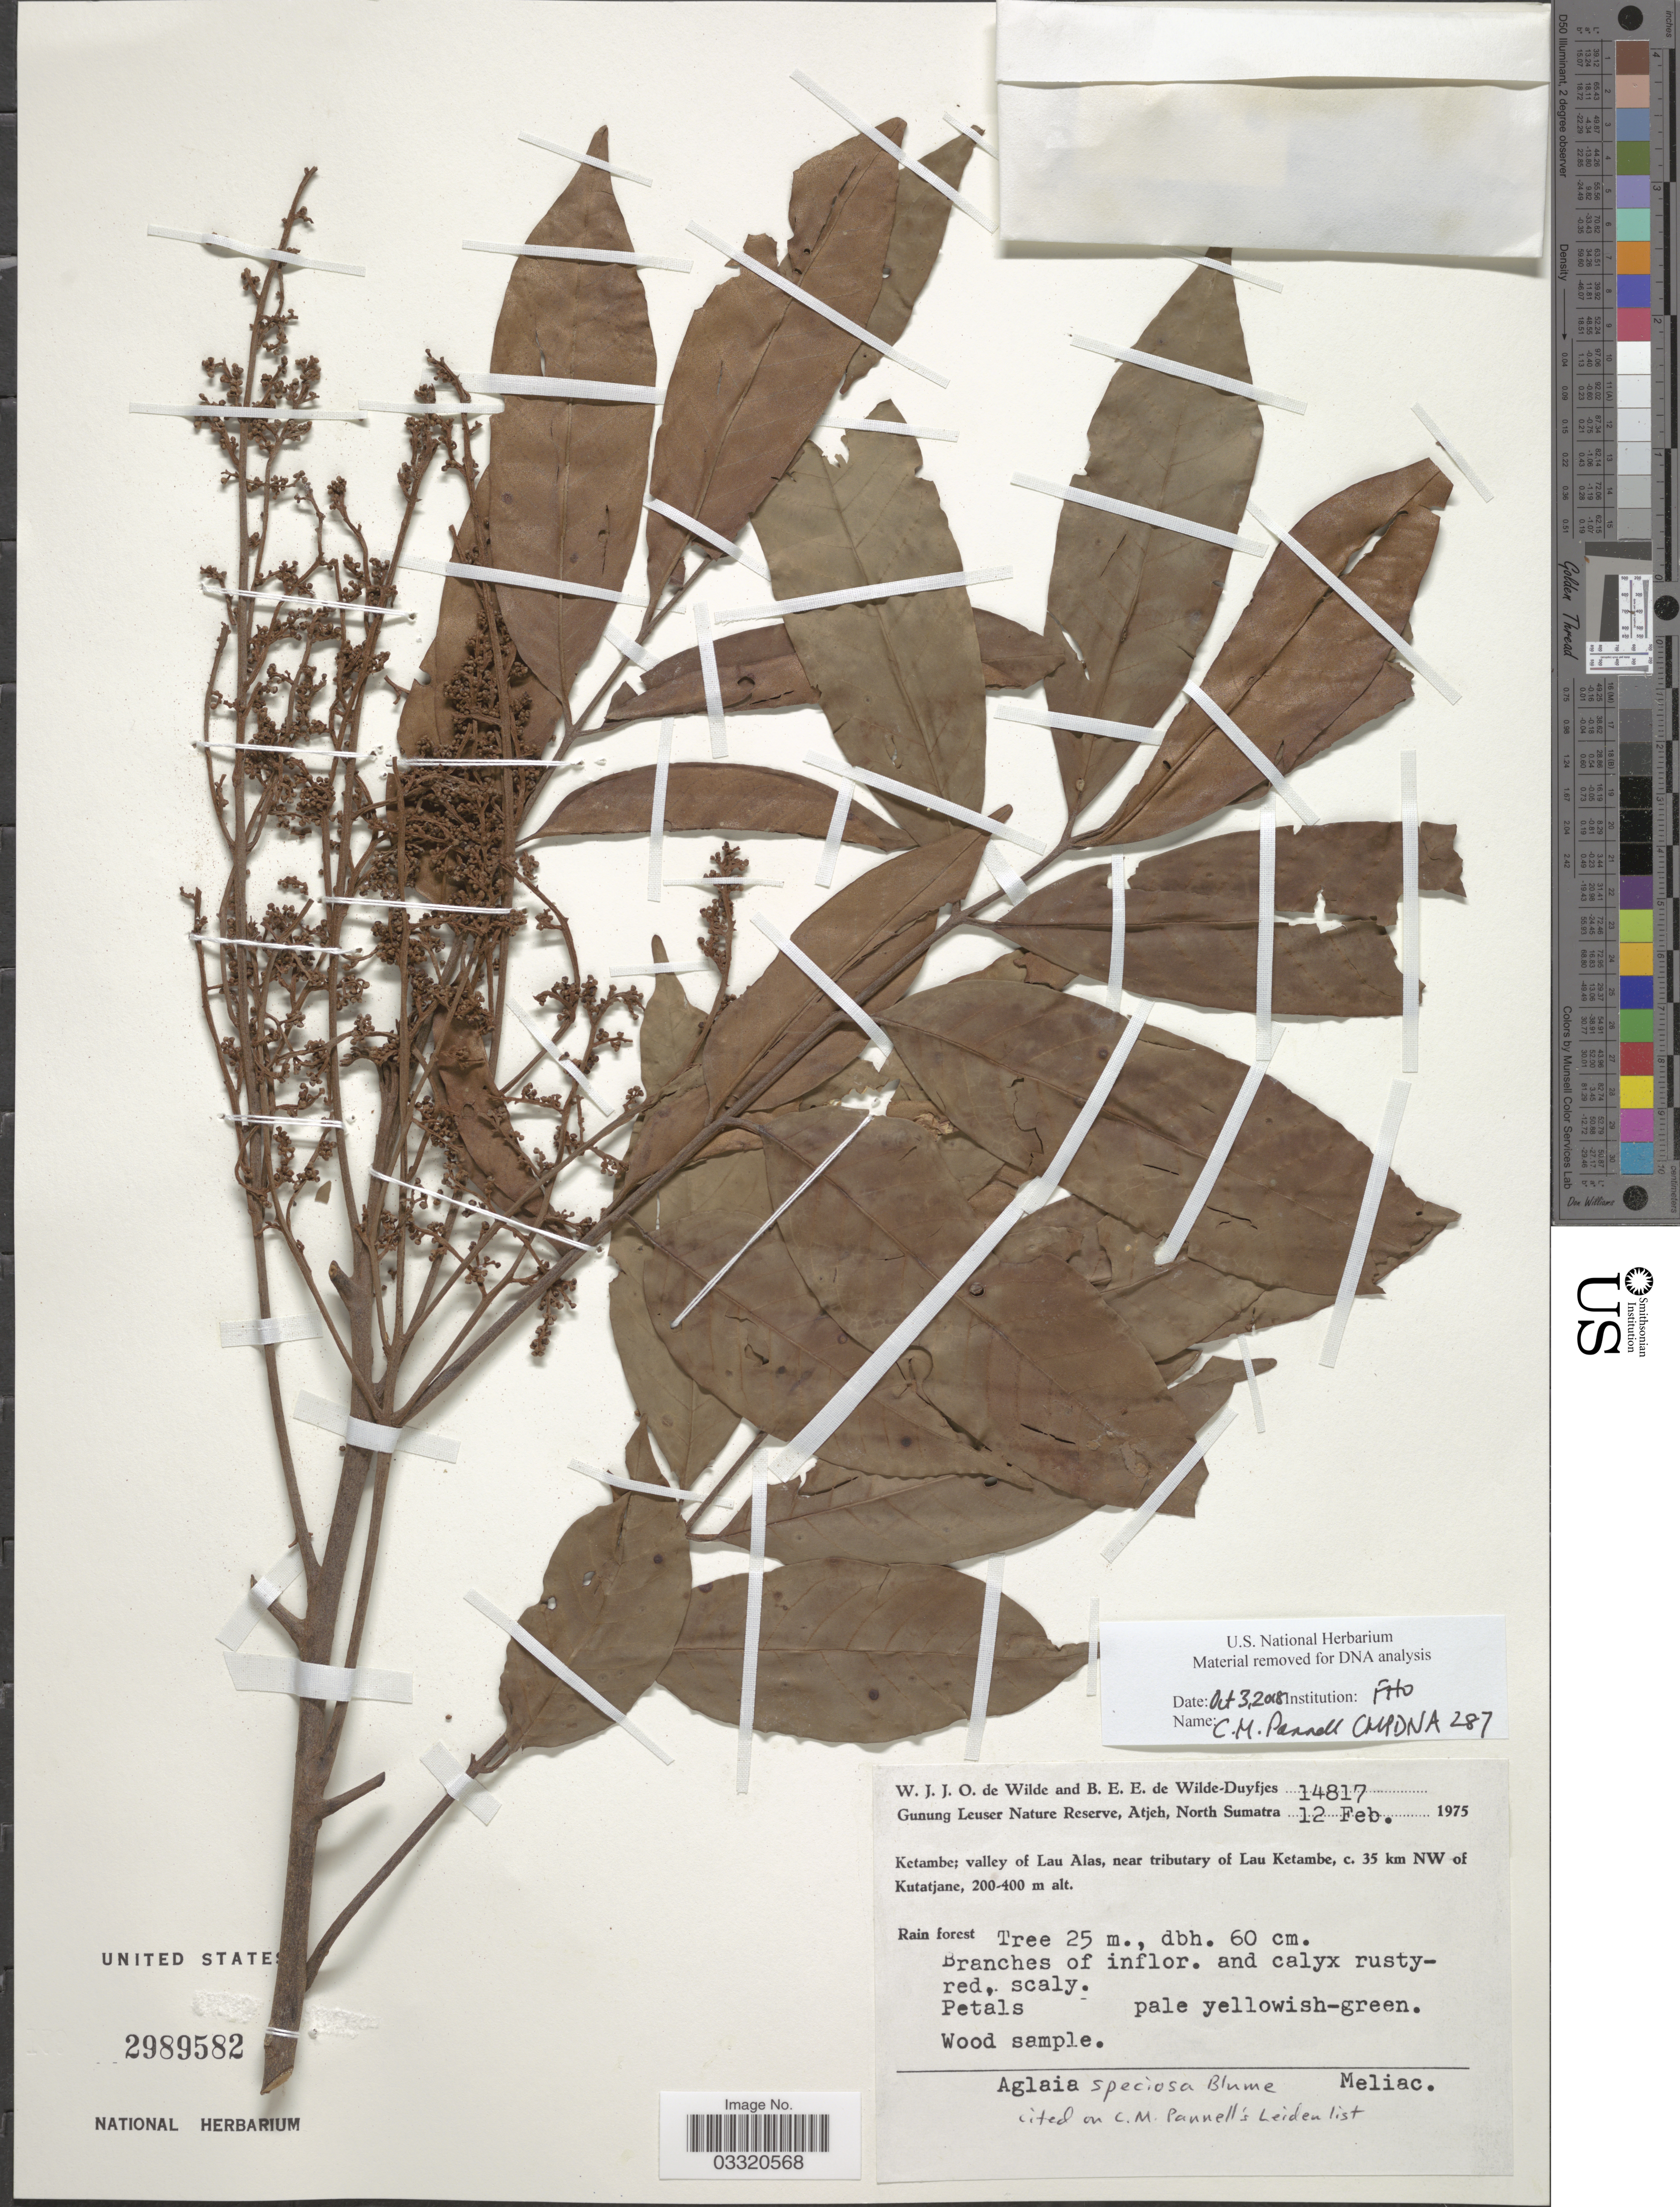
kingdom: Plantae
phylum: Tracheophyta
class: Magnoliopsida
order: Sapindales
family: Meliaceae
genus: Aglaia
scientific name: Aglaia speciosa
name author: Blume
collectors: W. J. de Wilde & B. E. de Wilde-Duyfjes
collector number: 14817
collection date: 1975-02-12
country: Indonesia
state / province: Sumatra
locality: Gunung Leuser Nature Reserve, Atjeh, North Sumatra. Ketambe; valleu of Lau Alas, near tributary of Lau Ketambe, c. 35 km NW of Kutatjane.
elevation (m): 200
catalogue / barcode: US 2989582